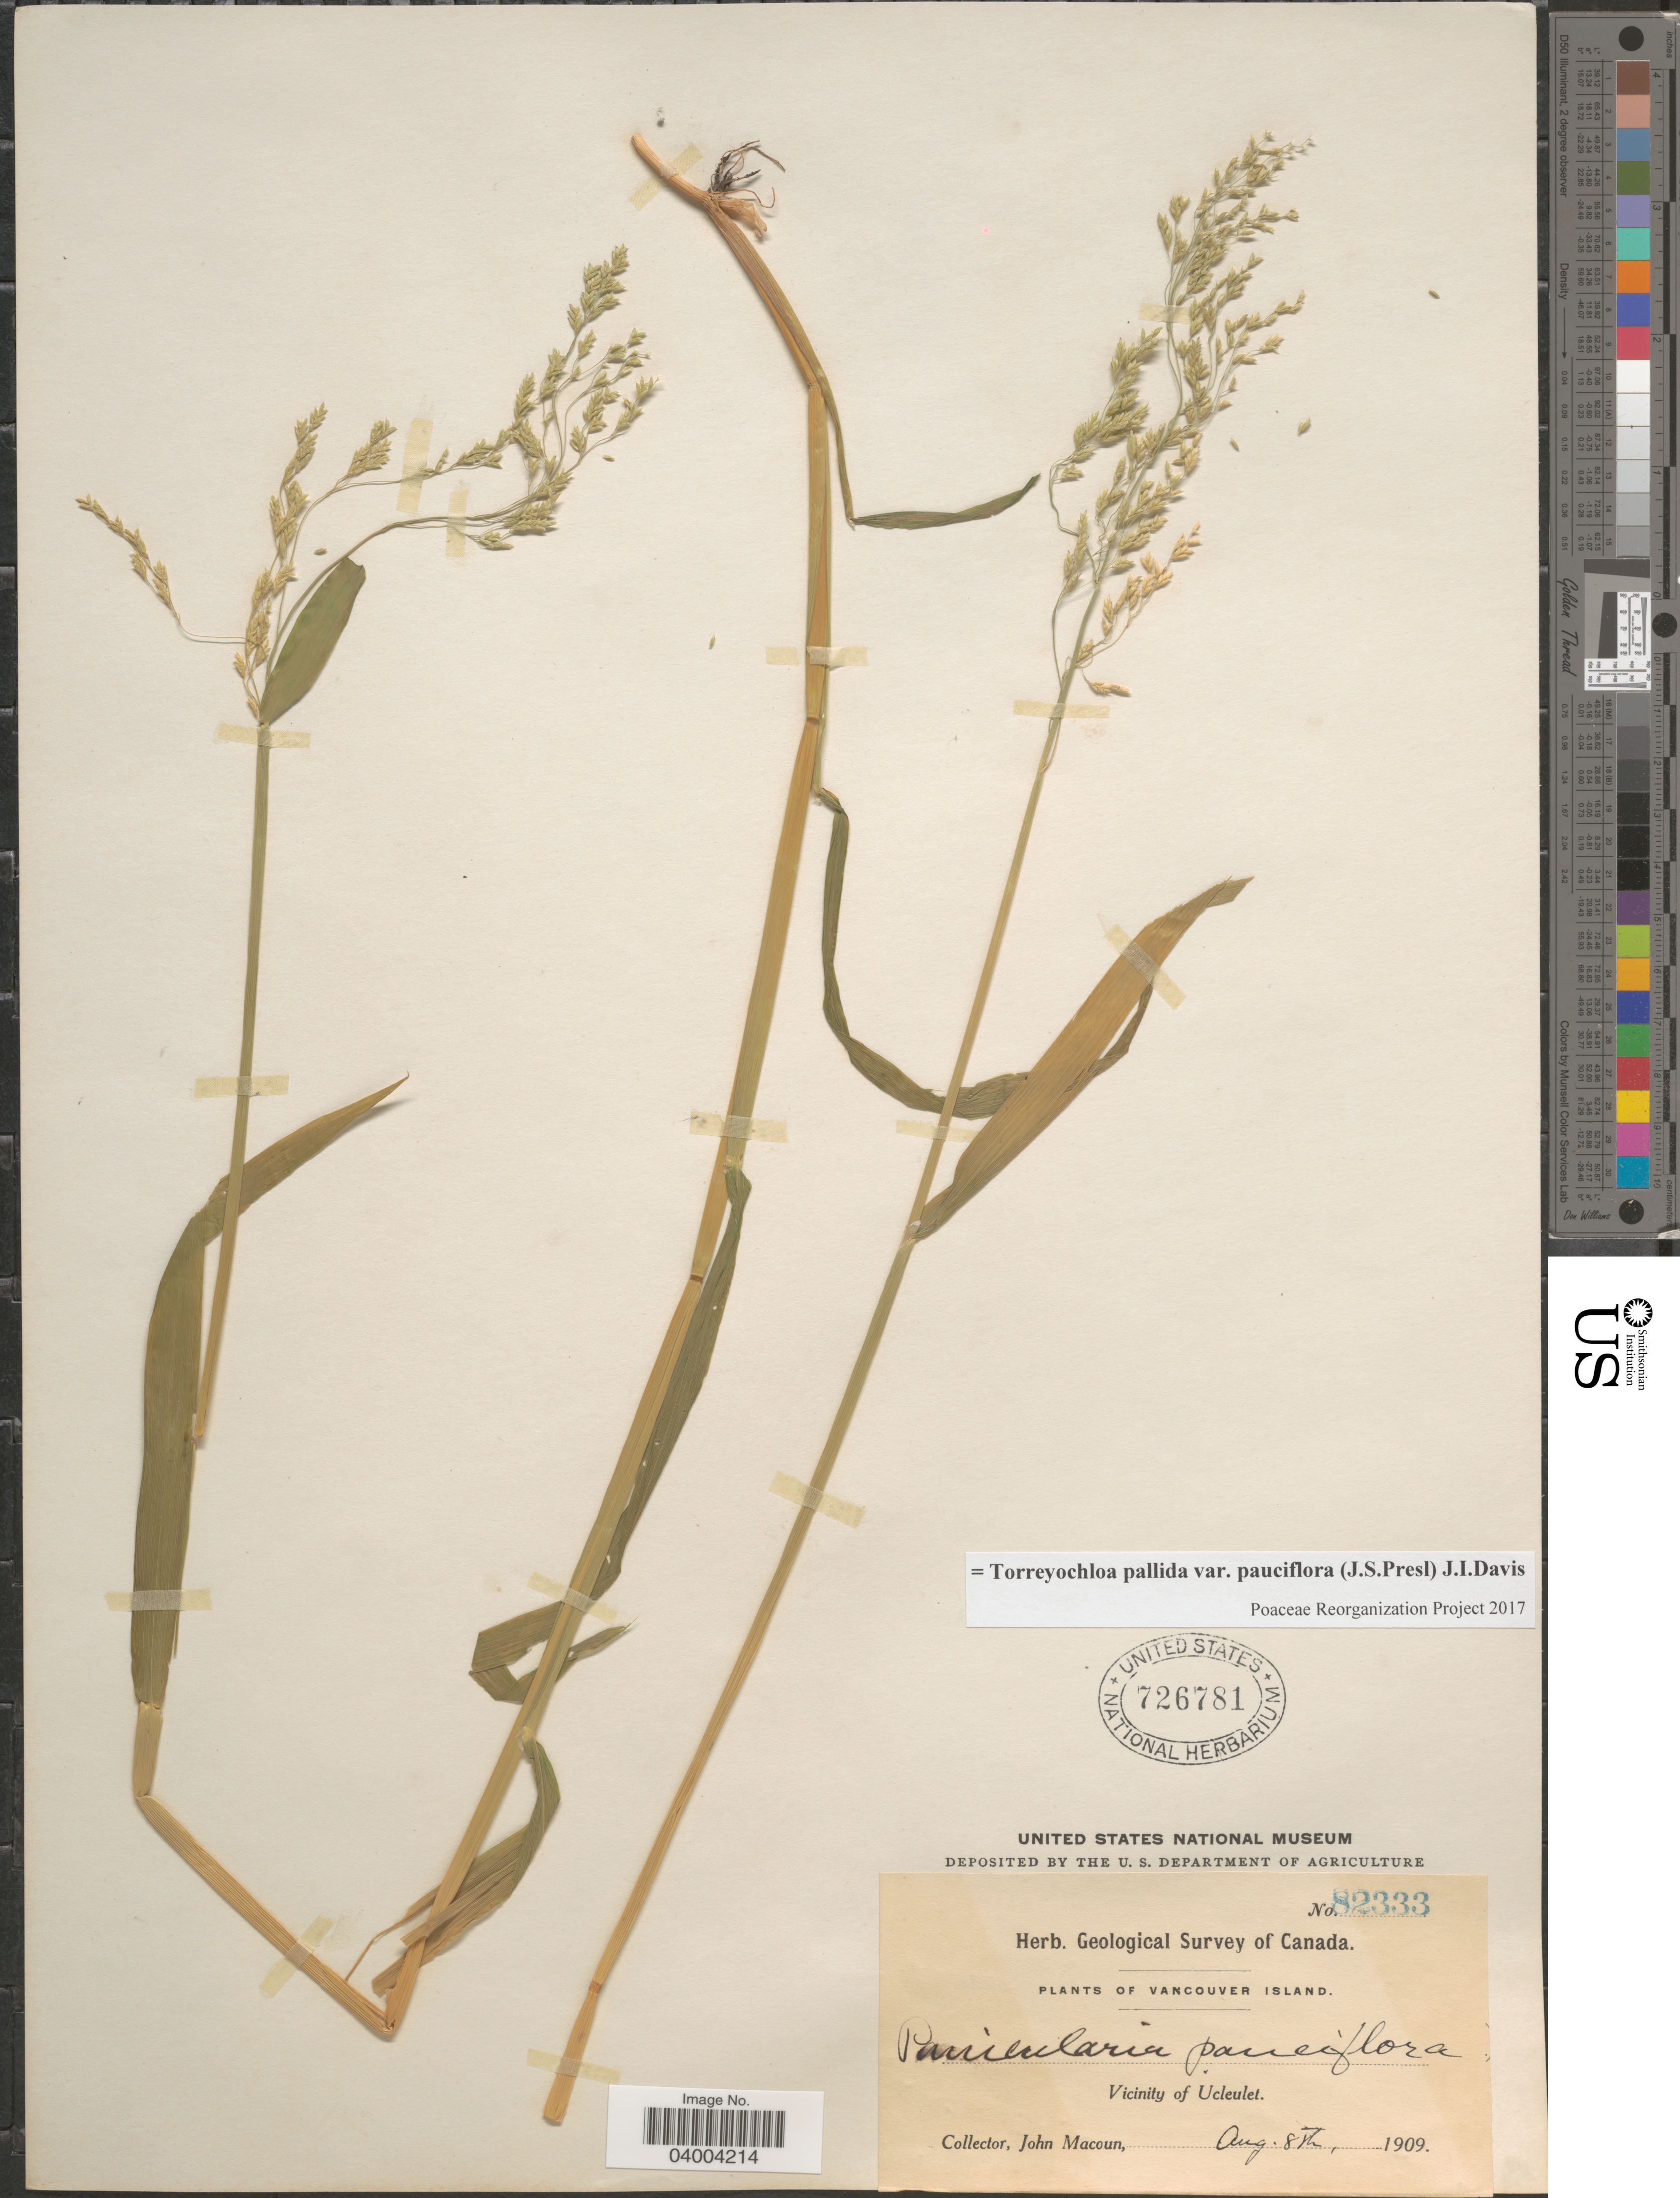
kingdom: Plantae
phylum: Tracheophyta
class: Liliopsida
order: Poales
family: Poaceae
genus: Torreyochloa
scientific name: Torreyochloa pallida var. pauciflora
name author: (J. Presl) J.I. Davis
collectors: J. Macoun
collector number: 82333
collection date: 1909-08-08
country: Canada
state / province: British Columbia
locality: Vancouver Island. Vicinity of Ucleulet.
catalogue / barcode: US 726781